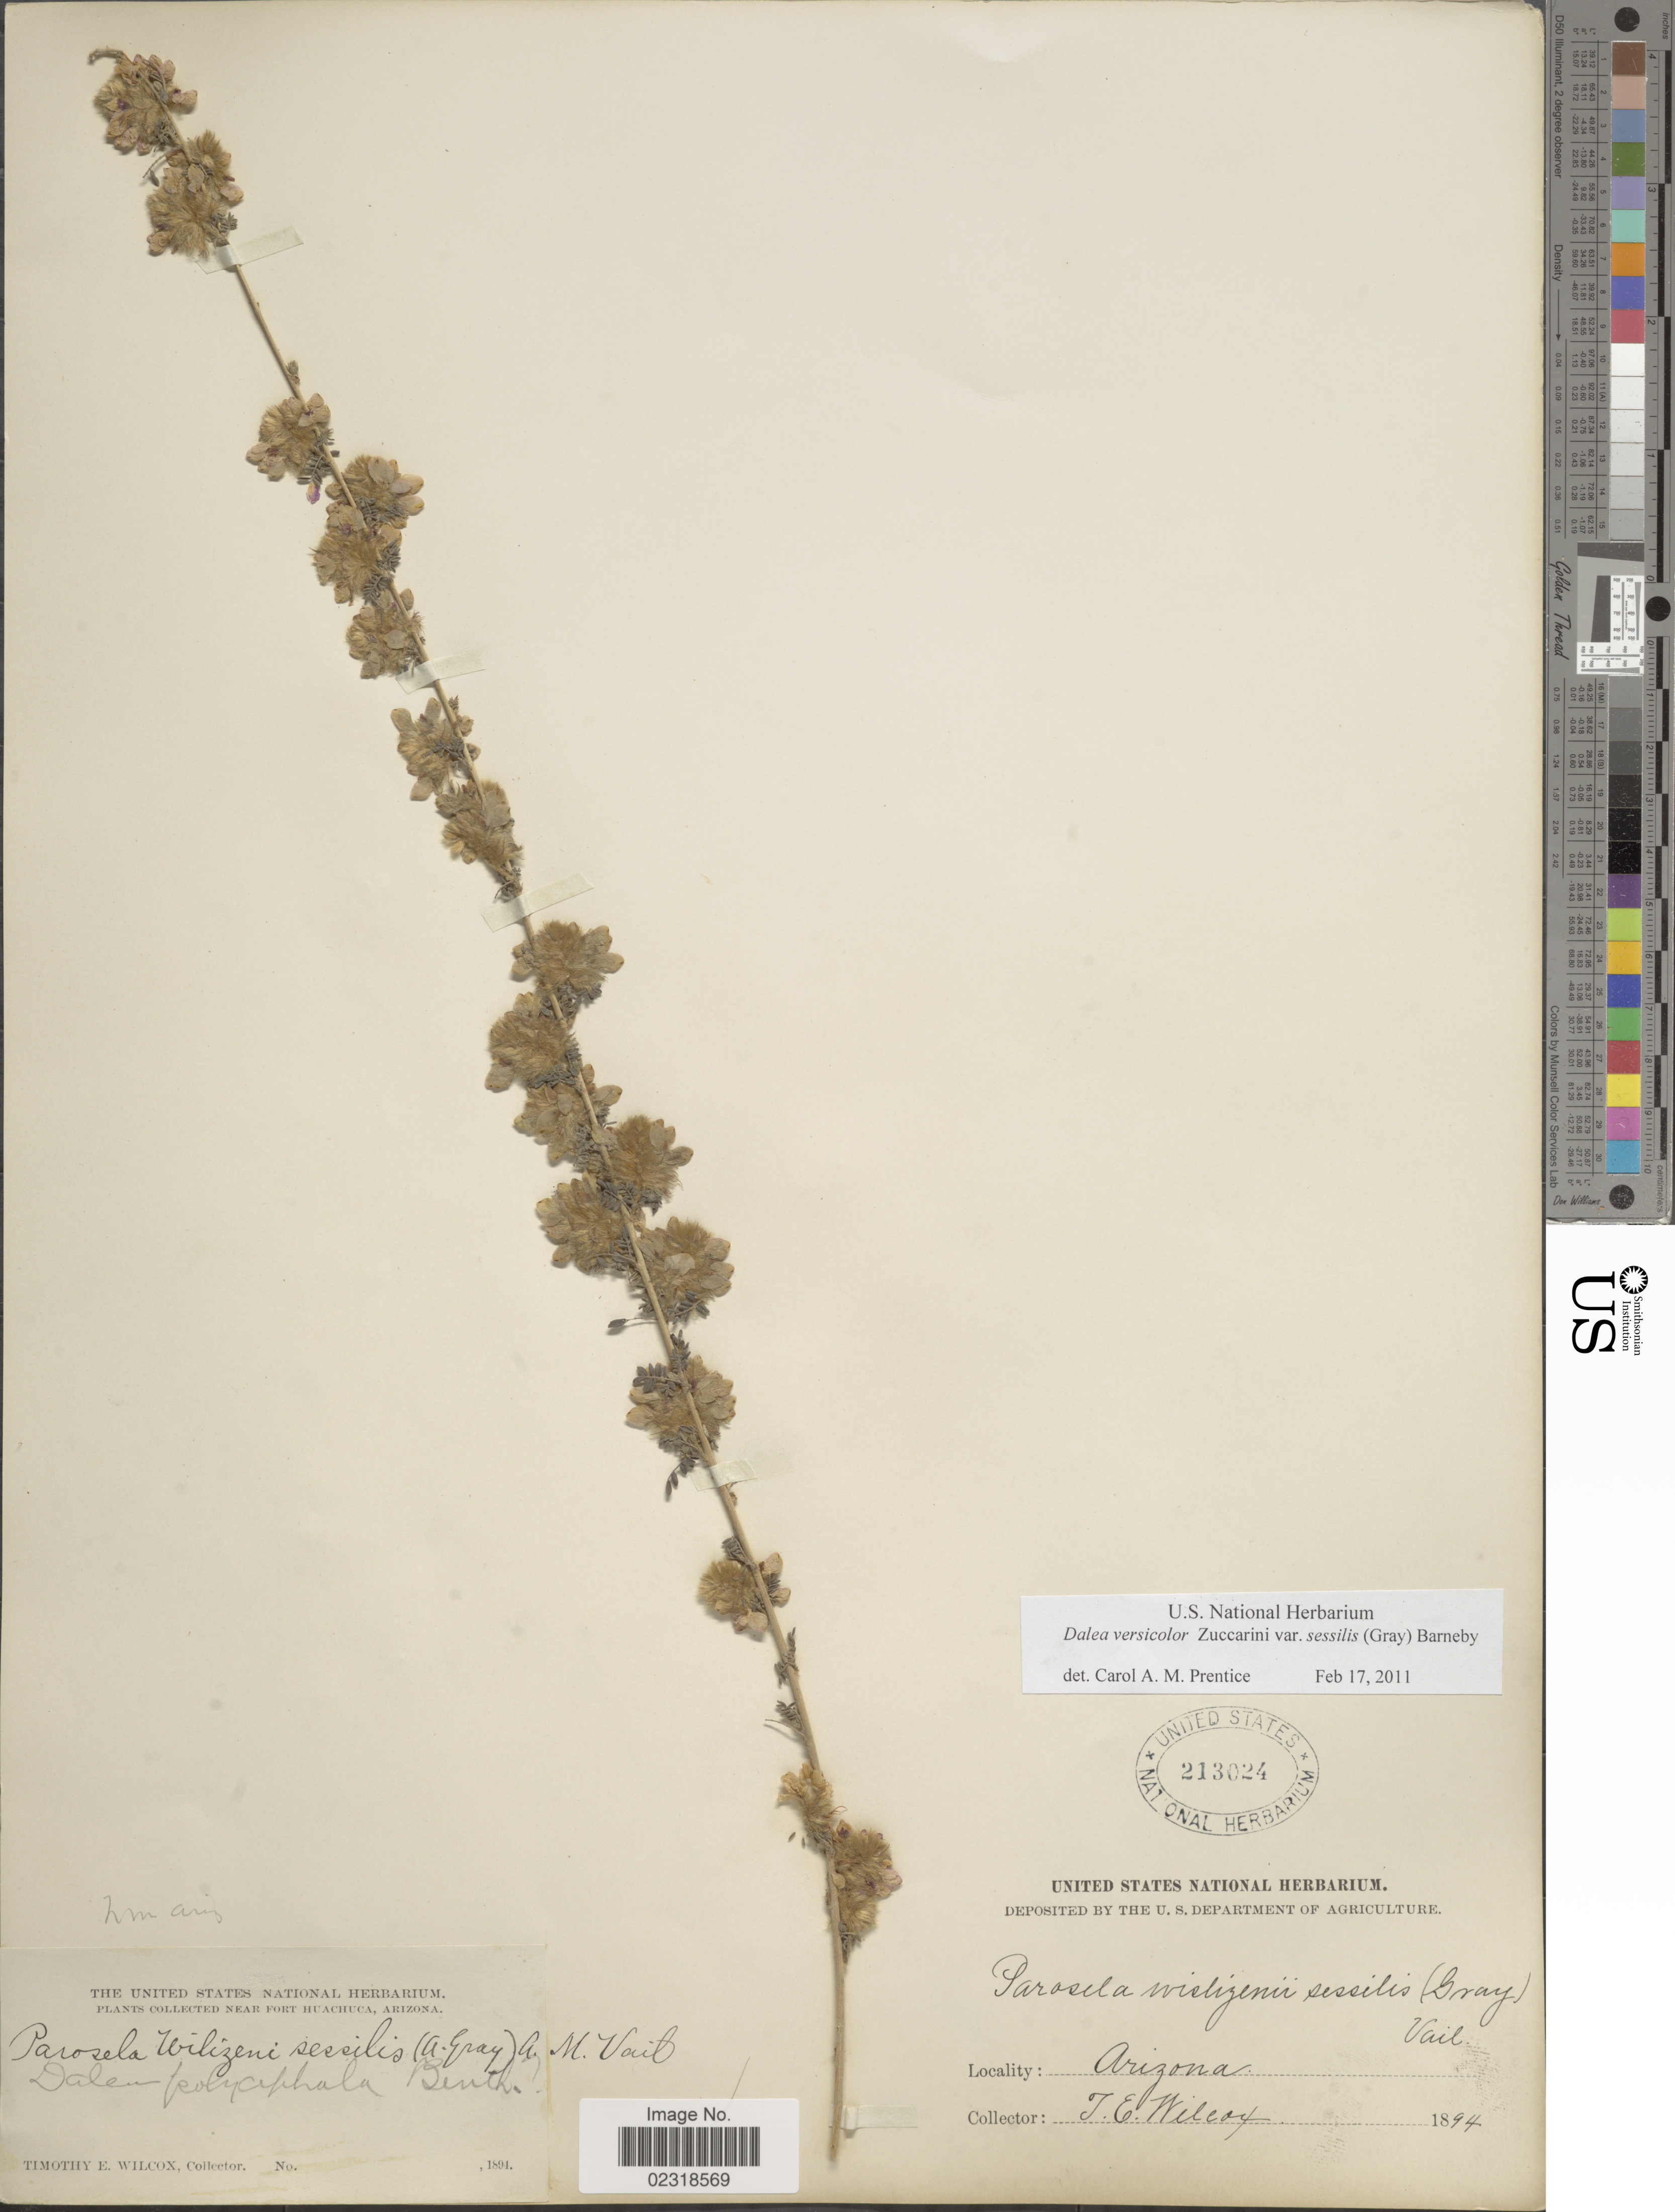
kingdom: Plantae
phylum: Tracheophyta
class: Magnoliopsida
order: Fabales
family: Fabaceae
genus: Dalea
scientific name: Dalea versicolor var. sessilis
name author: Zucc.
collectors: T. E. Wilcox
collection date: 1894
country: United States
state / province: Arizona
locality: Near Fort Huachuca, Arizona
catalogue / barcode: US 213024